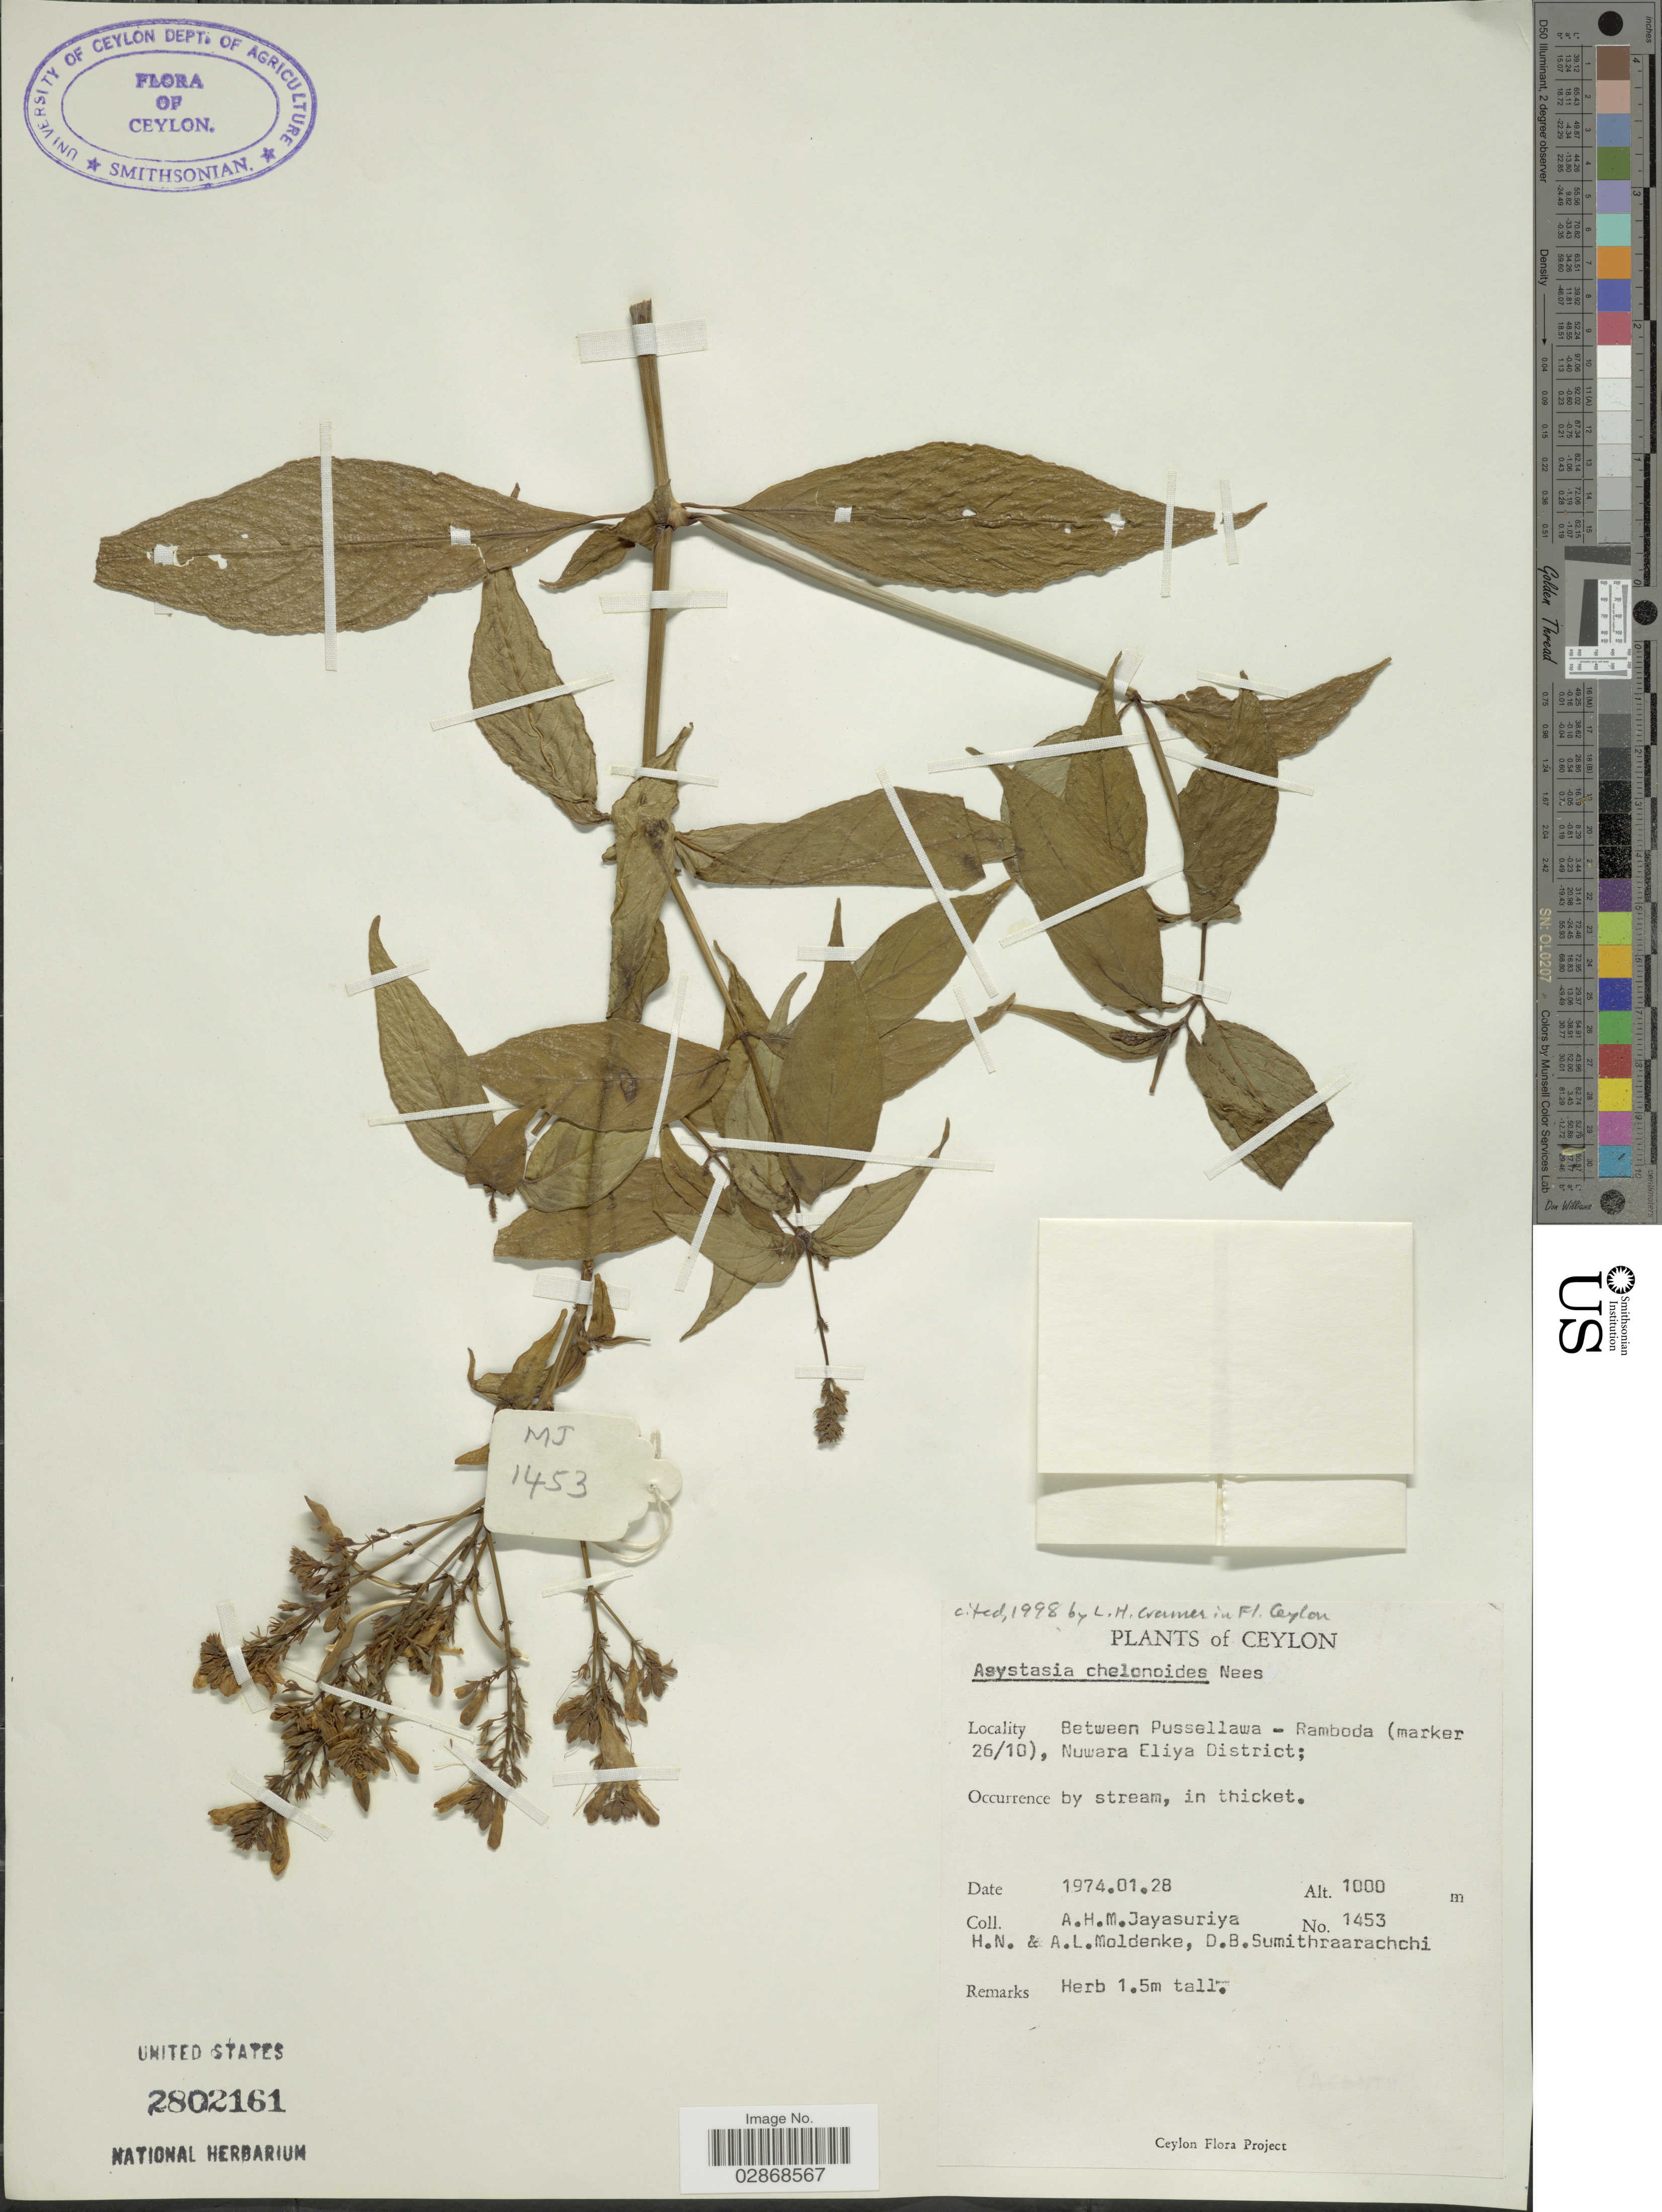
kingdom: Plantae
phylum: Tracheophyta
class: Magnoliopsida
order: Lamiales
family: Acanthaceae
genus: Asystasia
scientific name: Asystasia chelonoides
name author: Nees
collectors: A. H. Jayasuriya, H. N. Moldenke, A. L. Moldenke & D. B. Sumithraarachchi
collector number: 1453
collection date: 1974-01-28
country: Sri Lanka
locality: Ceylon. Between Pussellawa - Ramboda (marker 26/10), Nuwara Eliya District.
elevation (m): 1000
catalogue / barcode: US 2802161